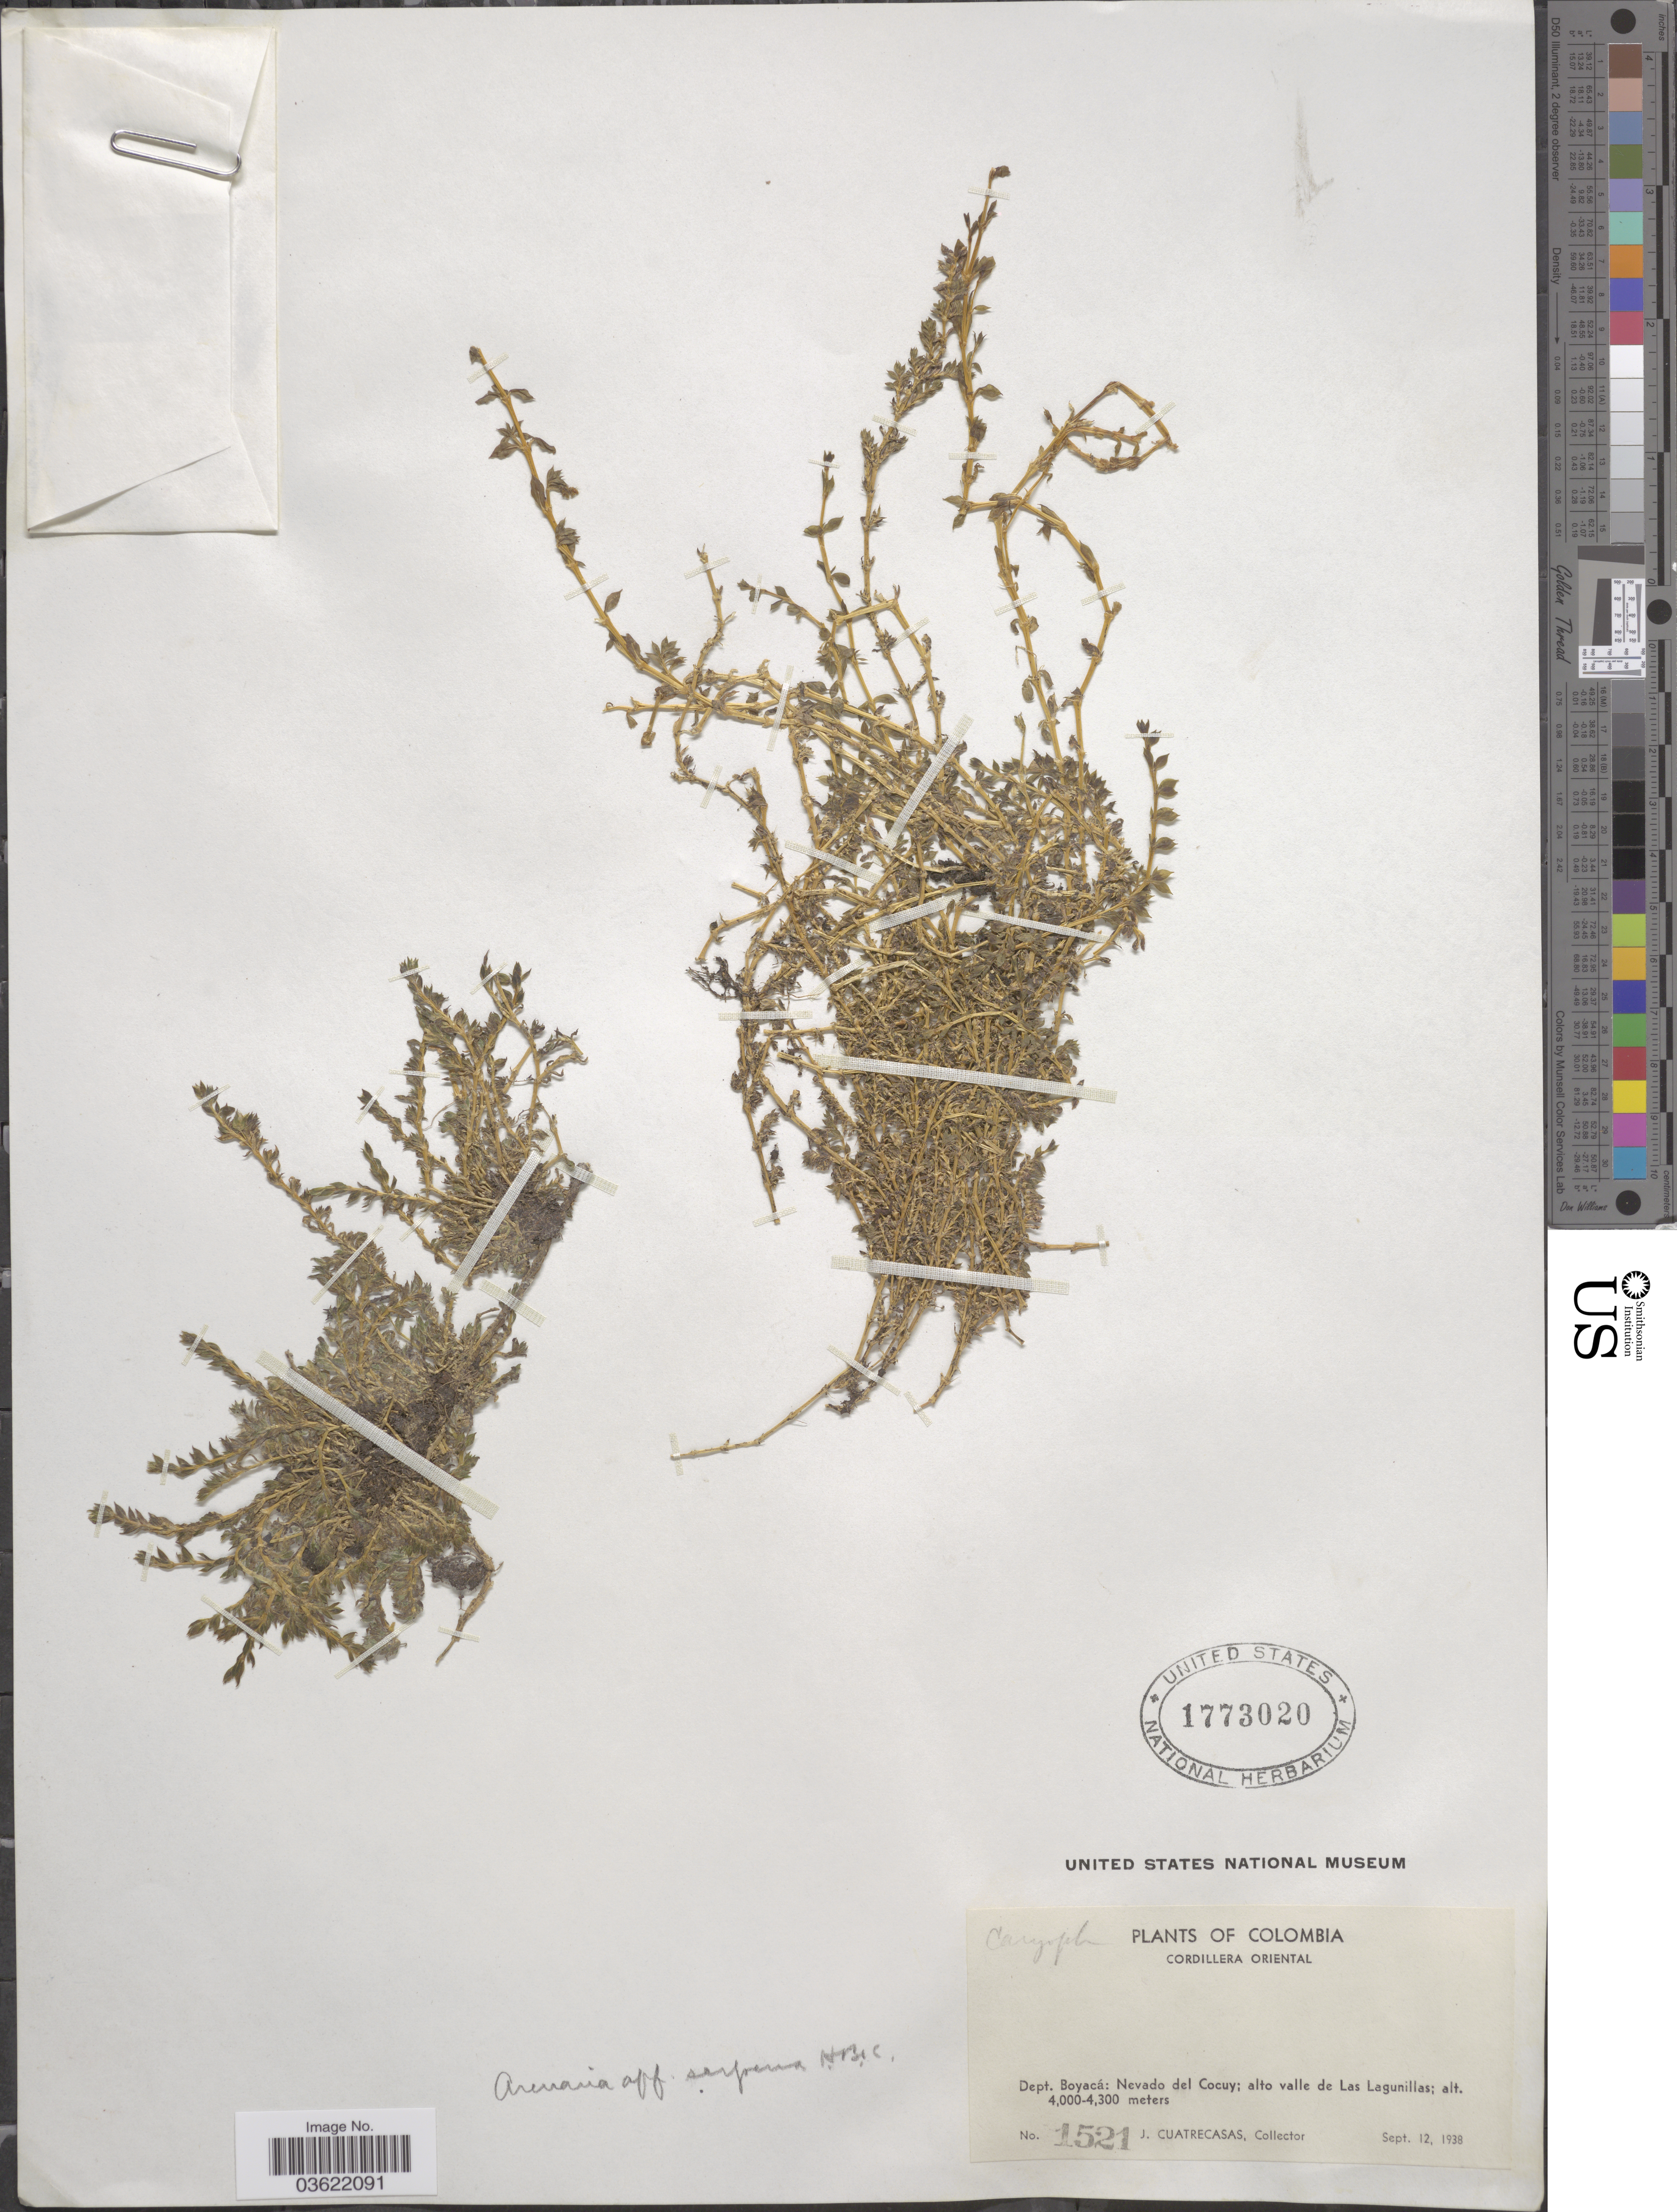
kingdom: Plantae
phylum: Tracheophyta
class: Magnoliopsida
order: Caryophyllales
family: Caryophyllaceae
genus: Arenaria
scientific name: Arenaria serpens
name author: Kunth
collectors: J. Cuatrecasas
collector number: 1521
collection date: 1938-09-12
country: Colombia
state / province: Boyacá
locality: Cordillera Oriental. Dept. Boyacá: Nevado del Cocuy; alto de Las Lagunillas.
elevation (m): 4000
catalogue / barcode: US 1773020